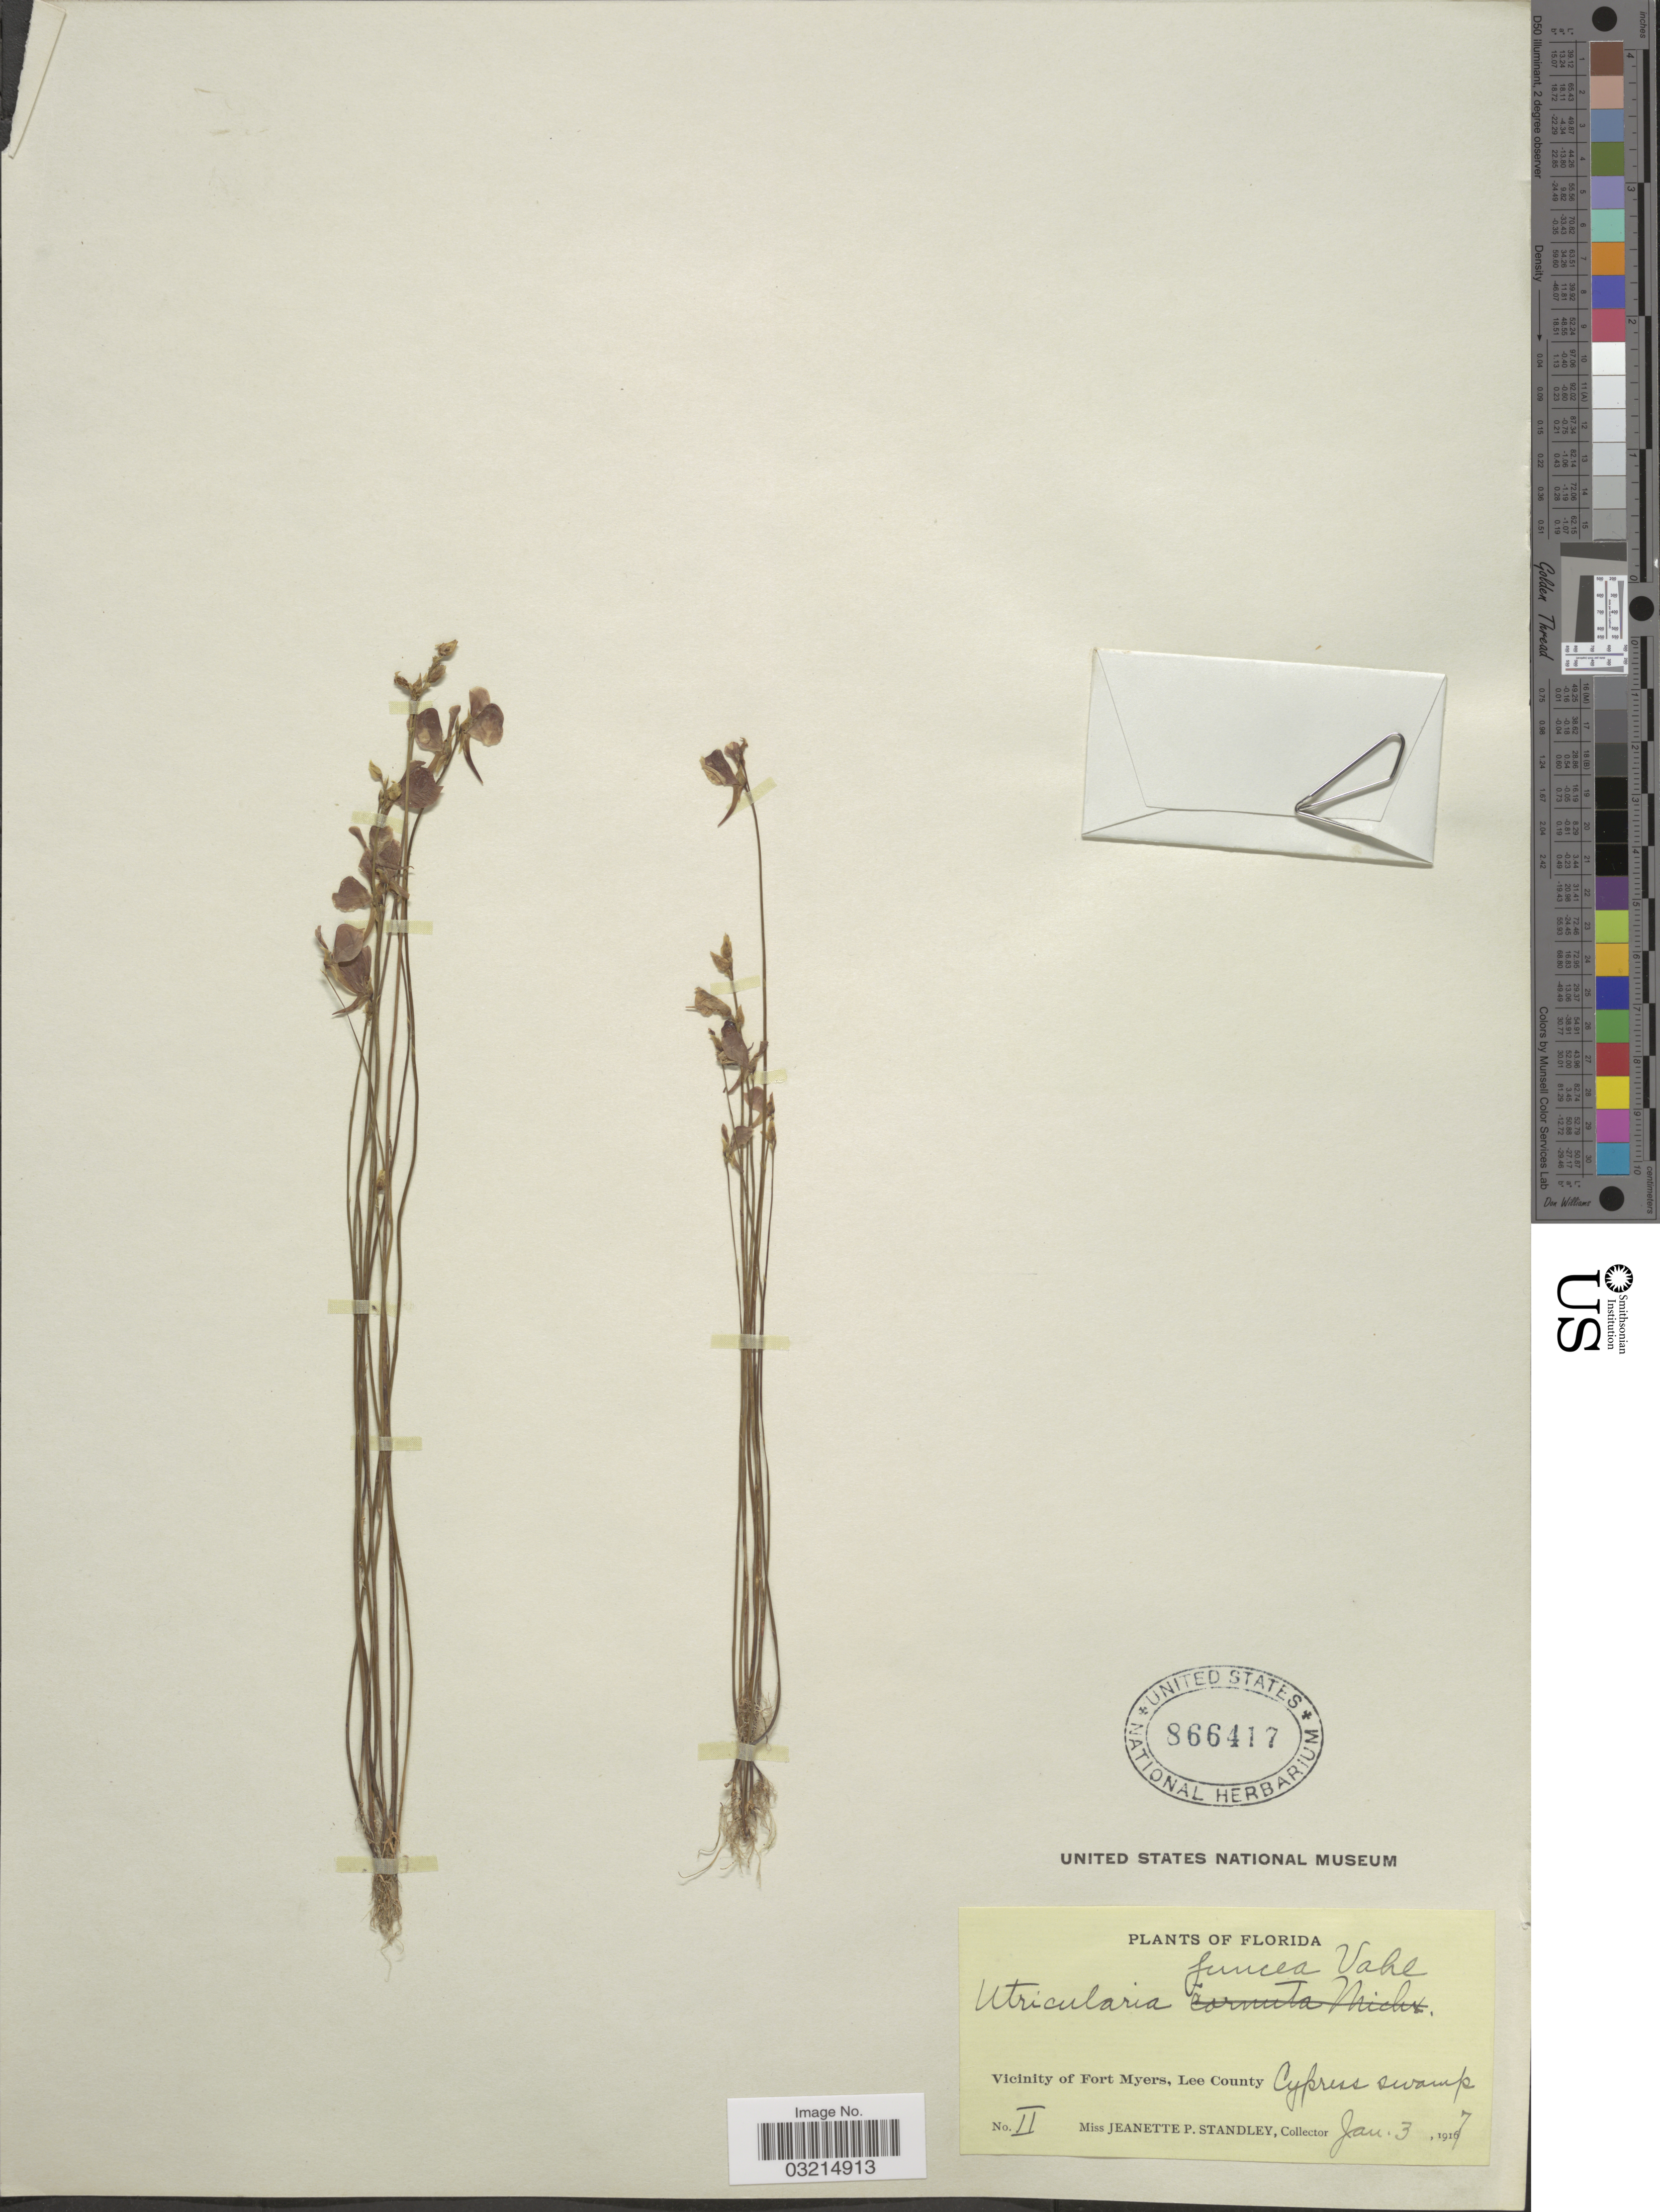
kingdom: Plantae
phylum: Tracheophyta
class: Magnoliopsida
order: Lamiales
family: Lentibulariaceae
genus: Utricularia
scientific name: Utricularia cornuta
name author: Michx.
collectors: J. P. Standley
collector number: II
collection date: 1917-01-03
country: United States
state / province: Florida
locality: Vicinity of Fort Myers, Lee County, Cyprus swamp.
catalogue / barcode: US 866417